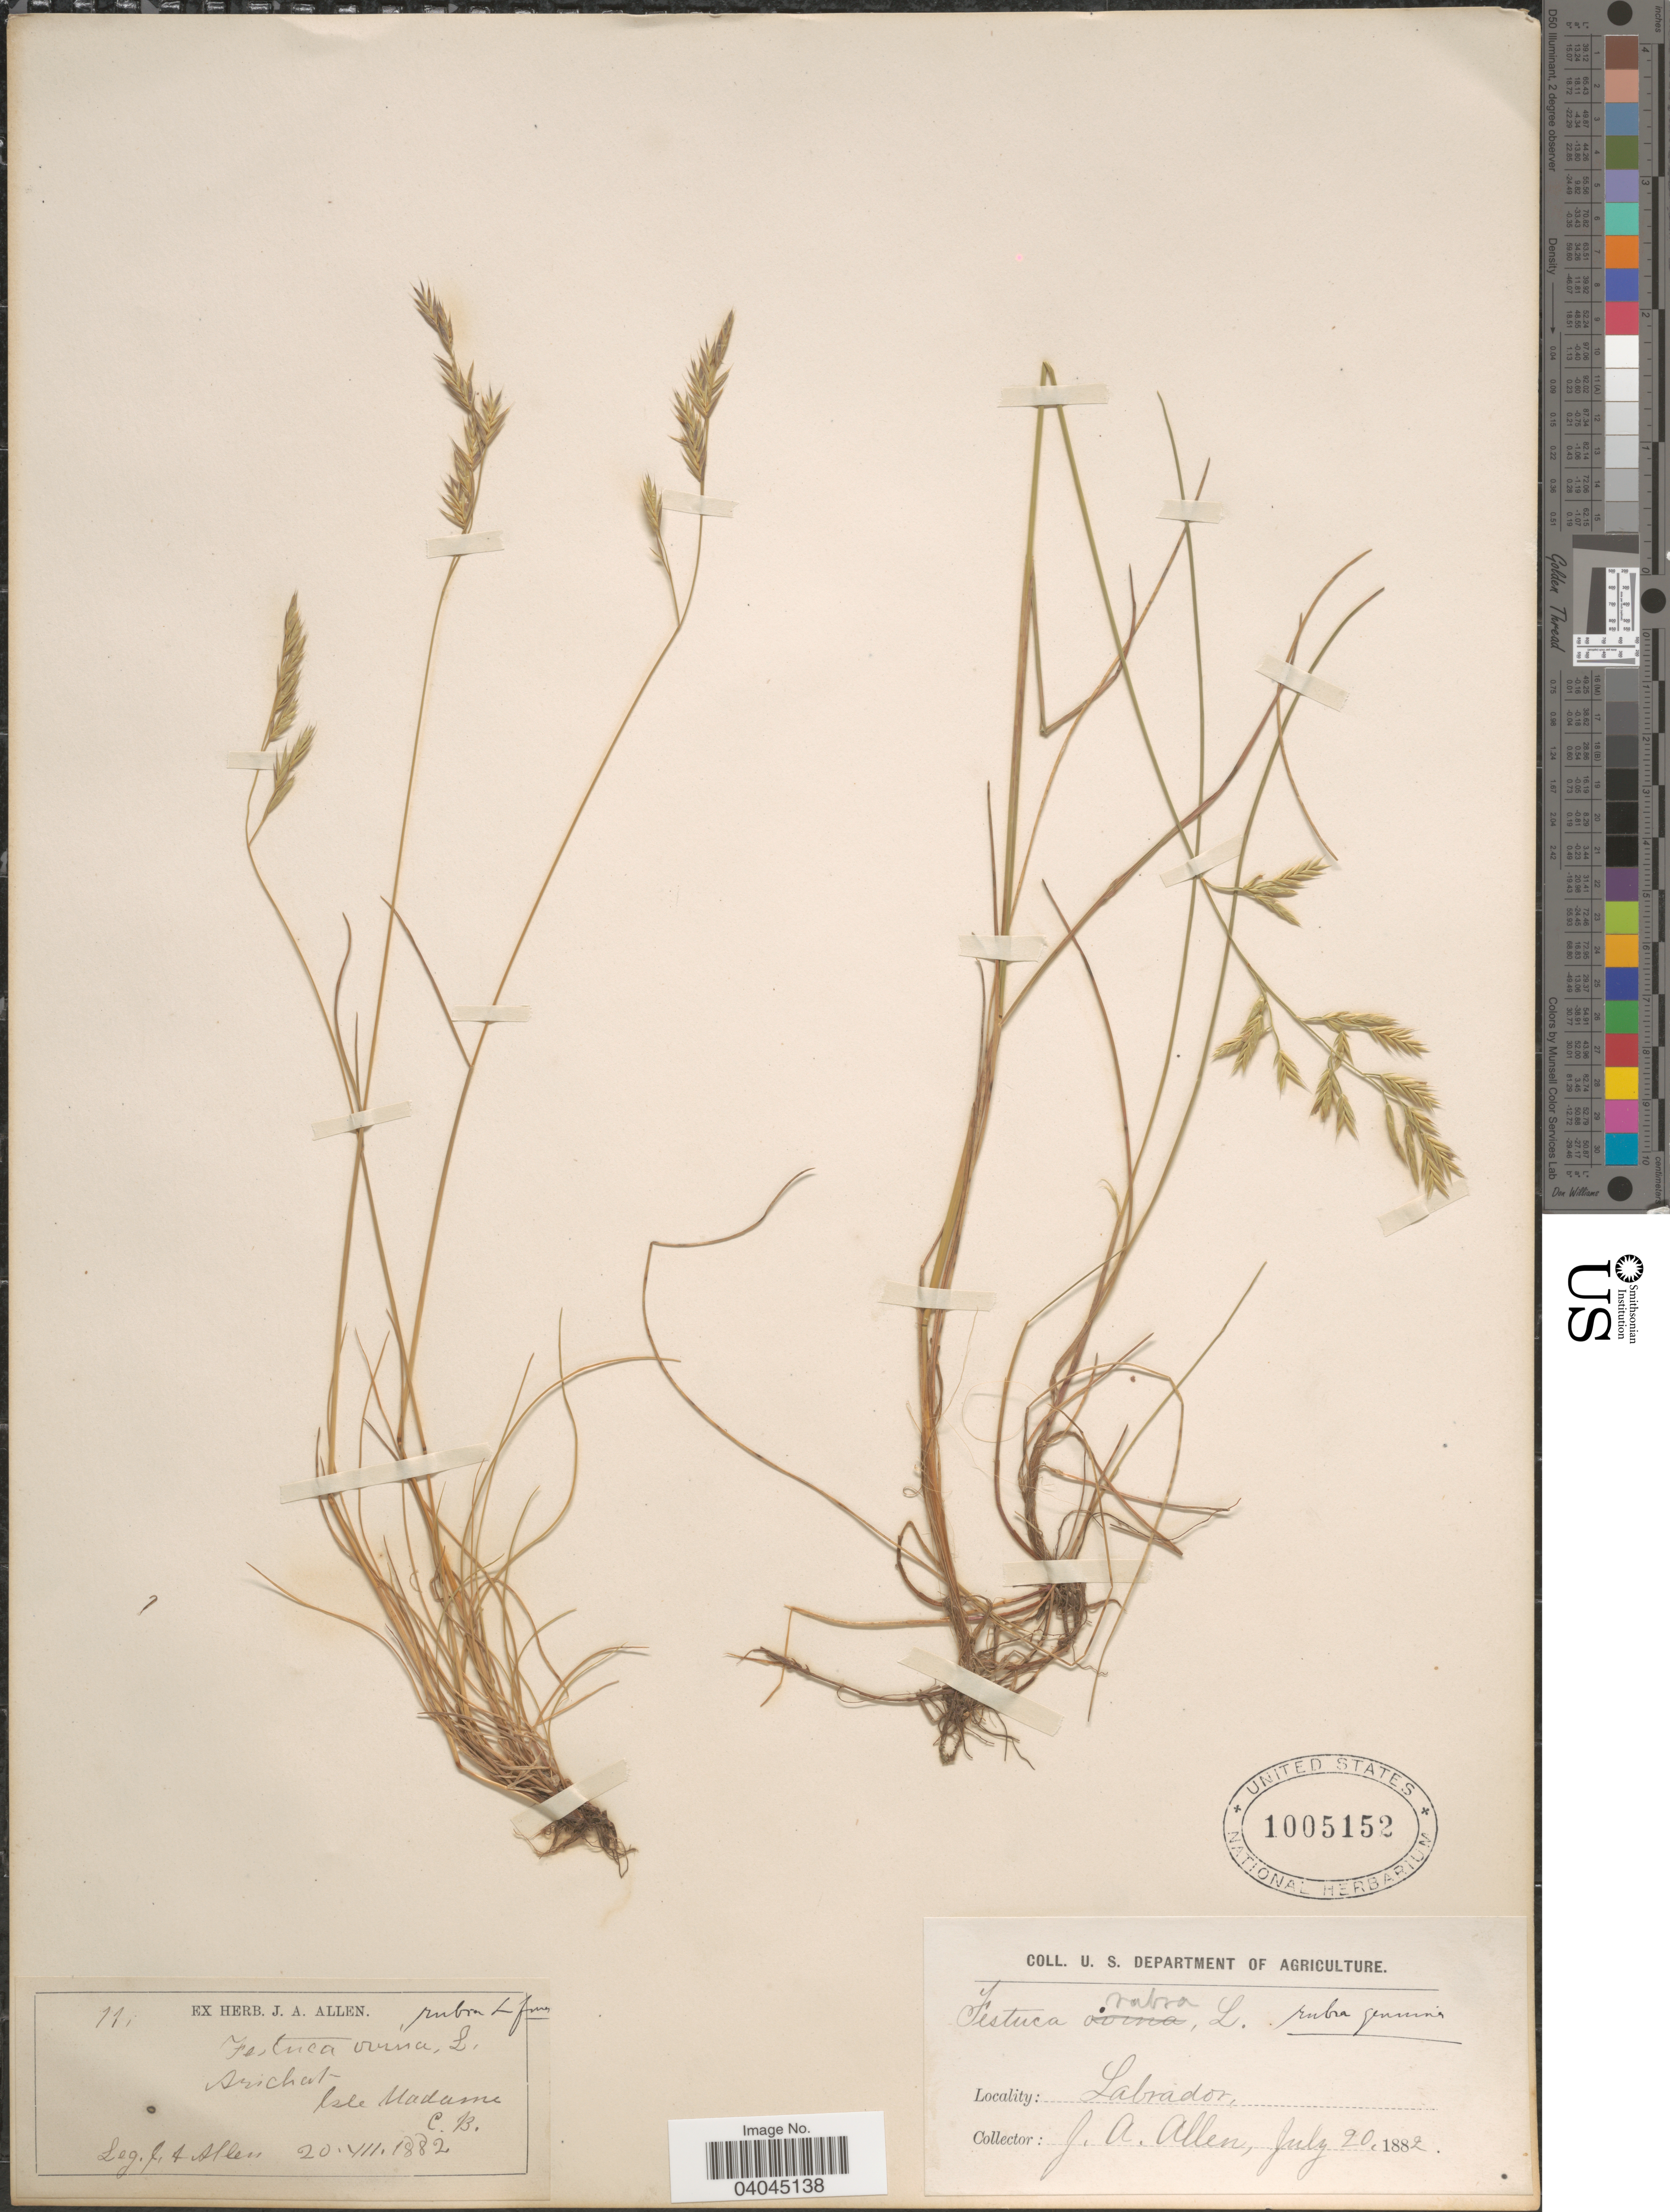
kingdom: Plantae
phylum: Tracheophyta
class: Liliopsida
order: Poales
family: Poaceae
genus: Festuca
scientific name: Festuca rubra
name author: L.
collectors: J. Allen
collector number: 11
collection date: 1882-07-20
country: Canada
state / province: Newfoundland and Labrador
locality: Arichat. Isle Madame C.B. Labrador.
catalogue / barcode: US 1005152